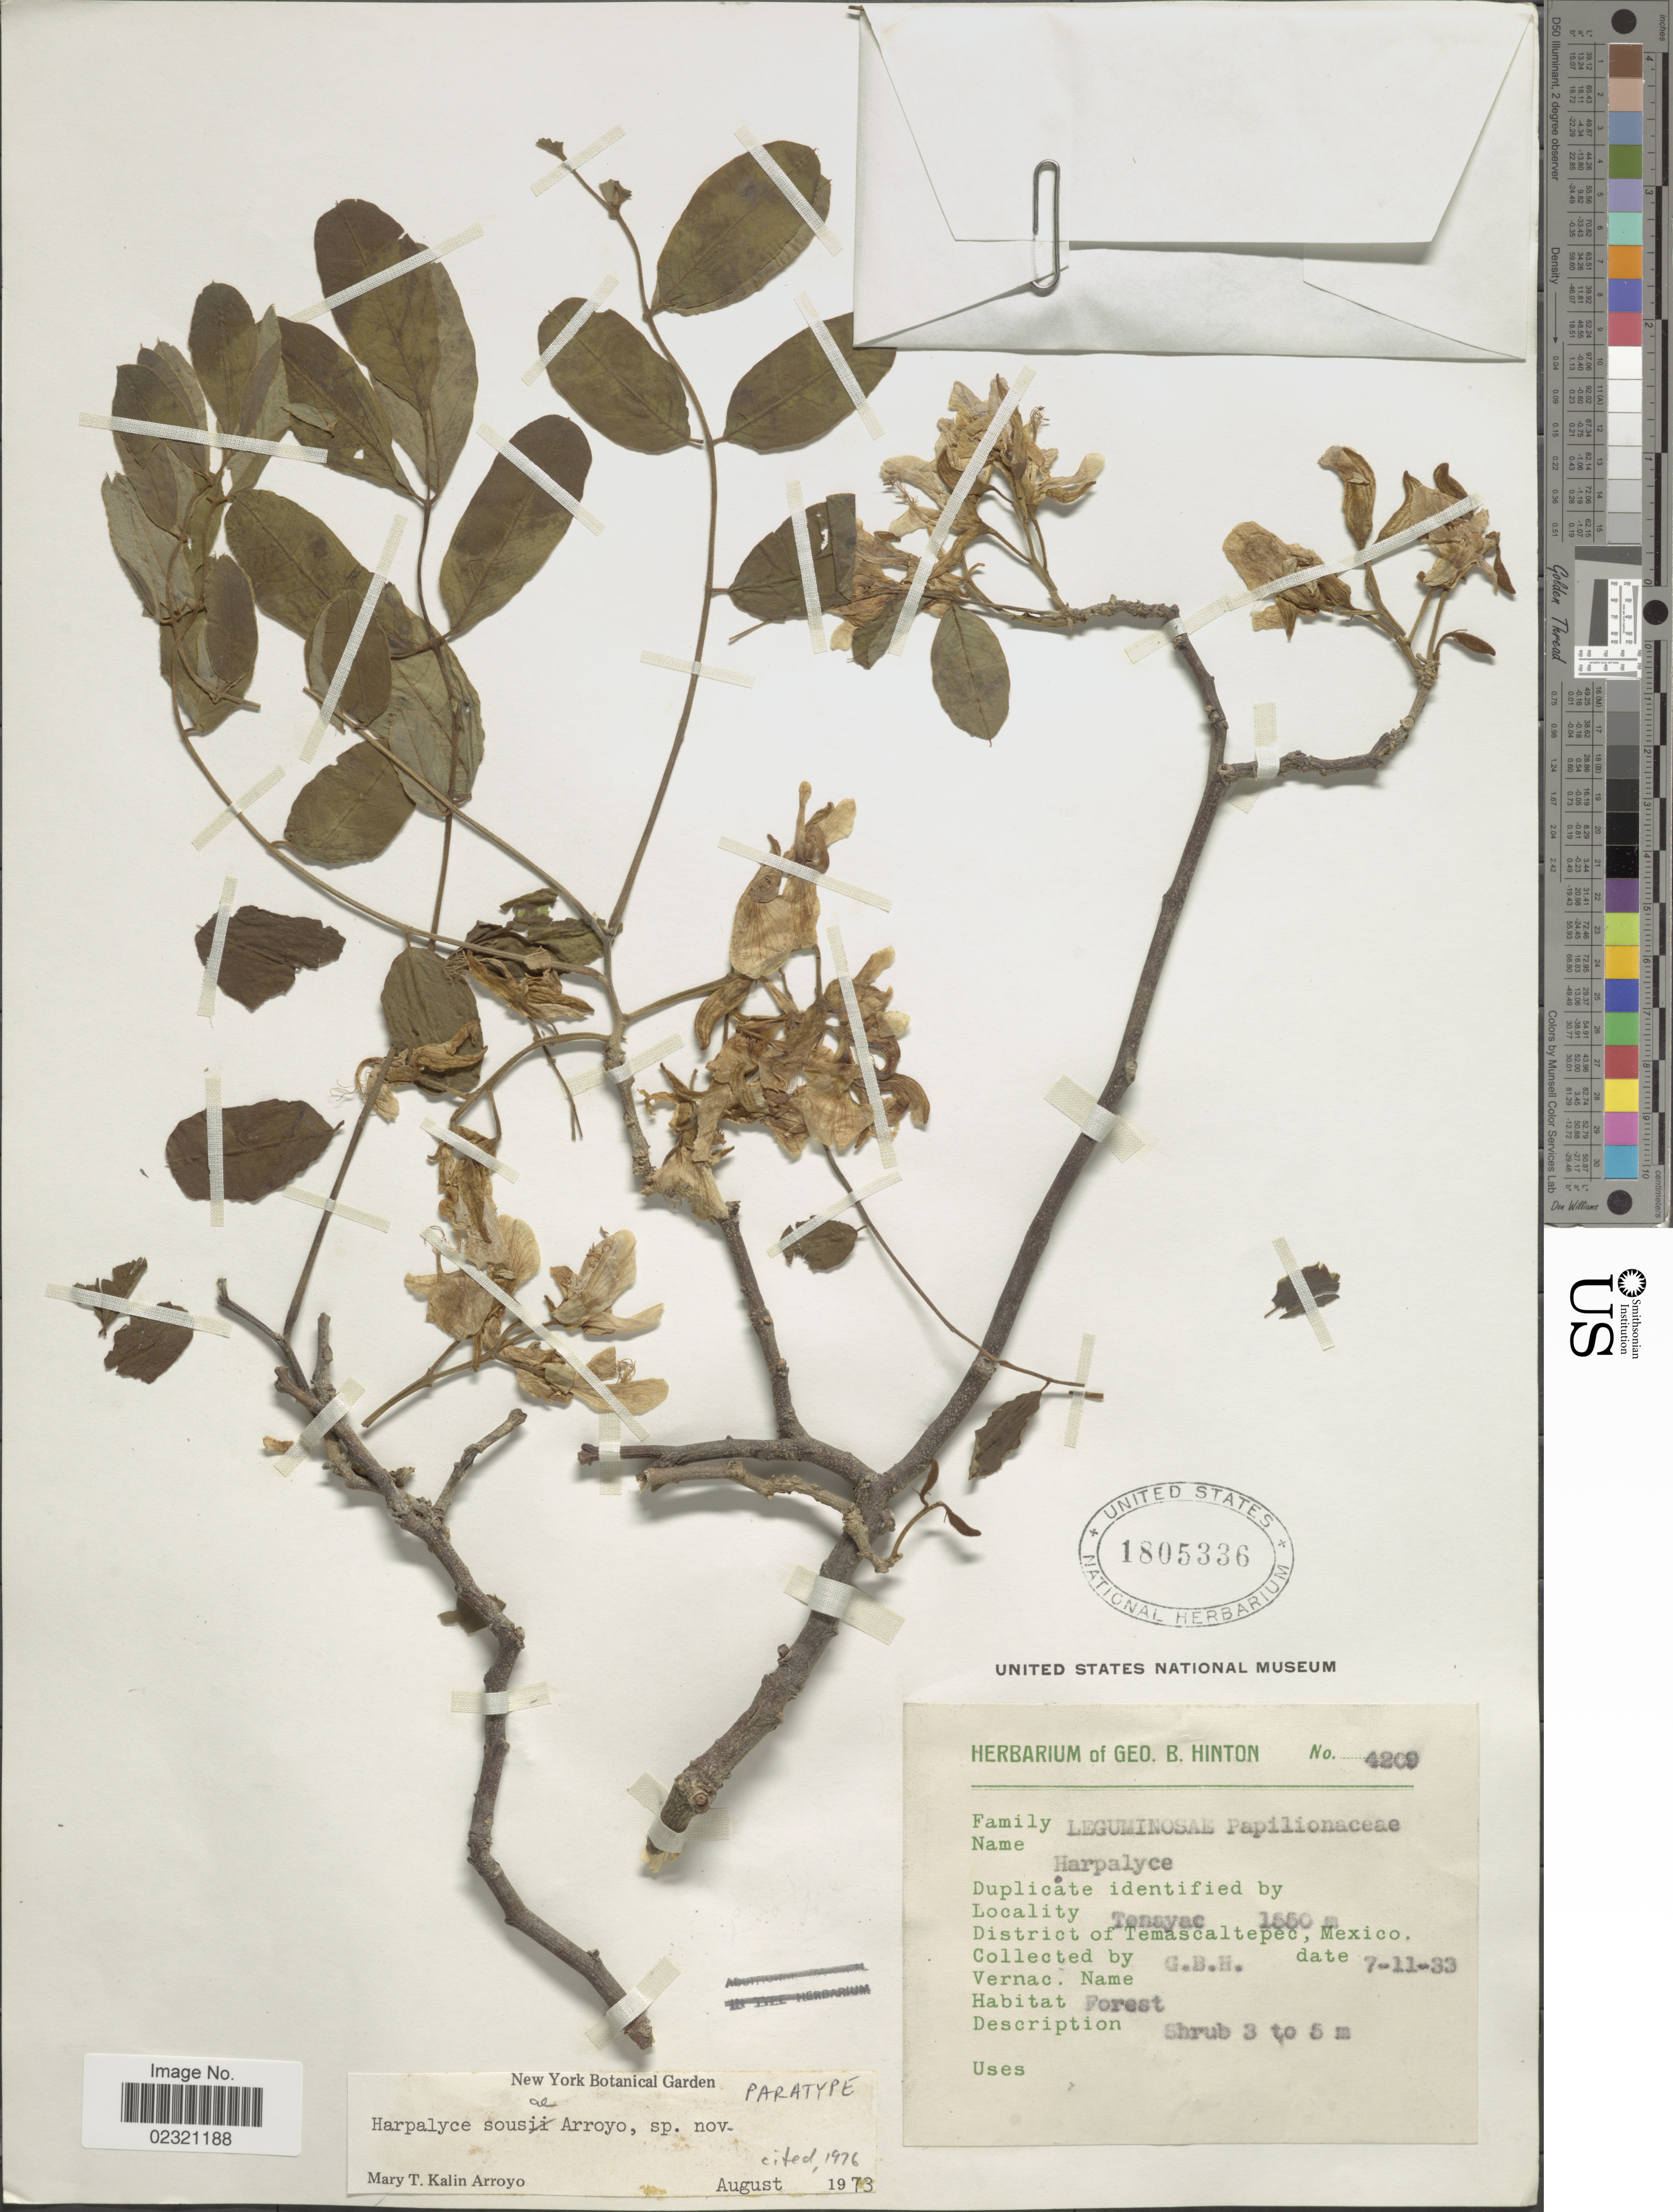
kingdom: Plantae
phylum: Tracheophyta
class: Magnoliopsida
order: Fabales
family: Fabaceae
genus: Harpalyce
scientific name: Harpalyce sousae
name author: Arroyo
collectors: G. B. Hinton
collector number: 4209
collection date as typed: Transcribed d/m/y: 11/7/33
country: Mexico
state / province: México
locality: Tenayac, District Temascaltepec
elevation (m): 1550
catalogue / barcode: US 1805336